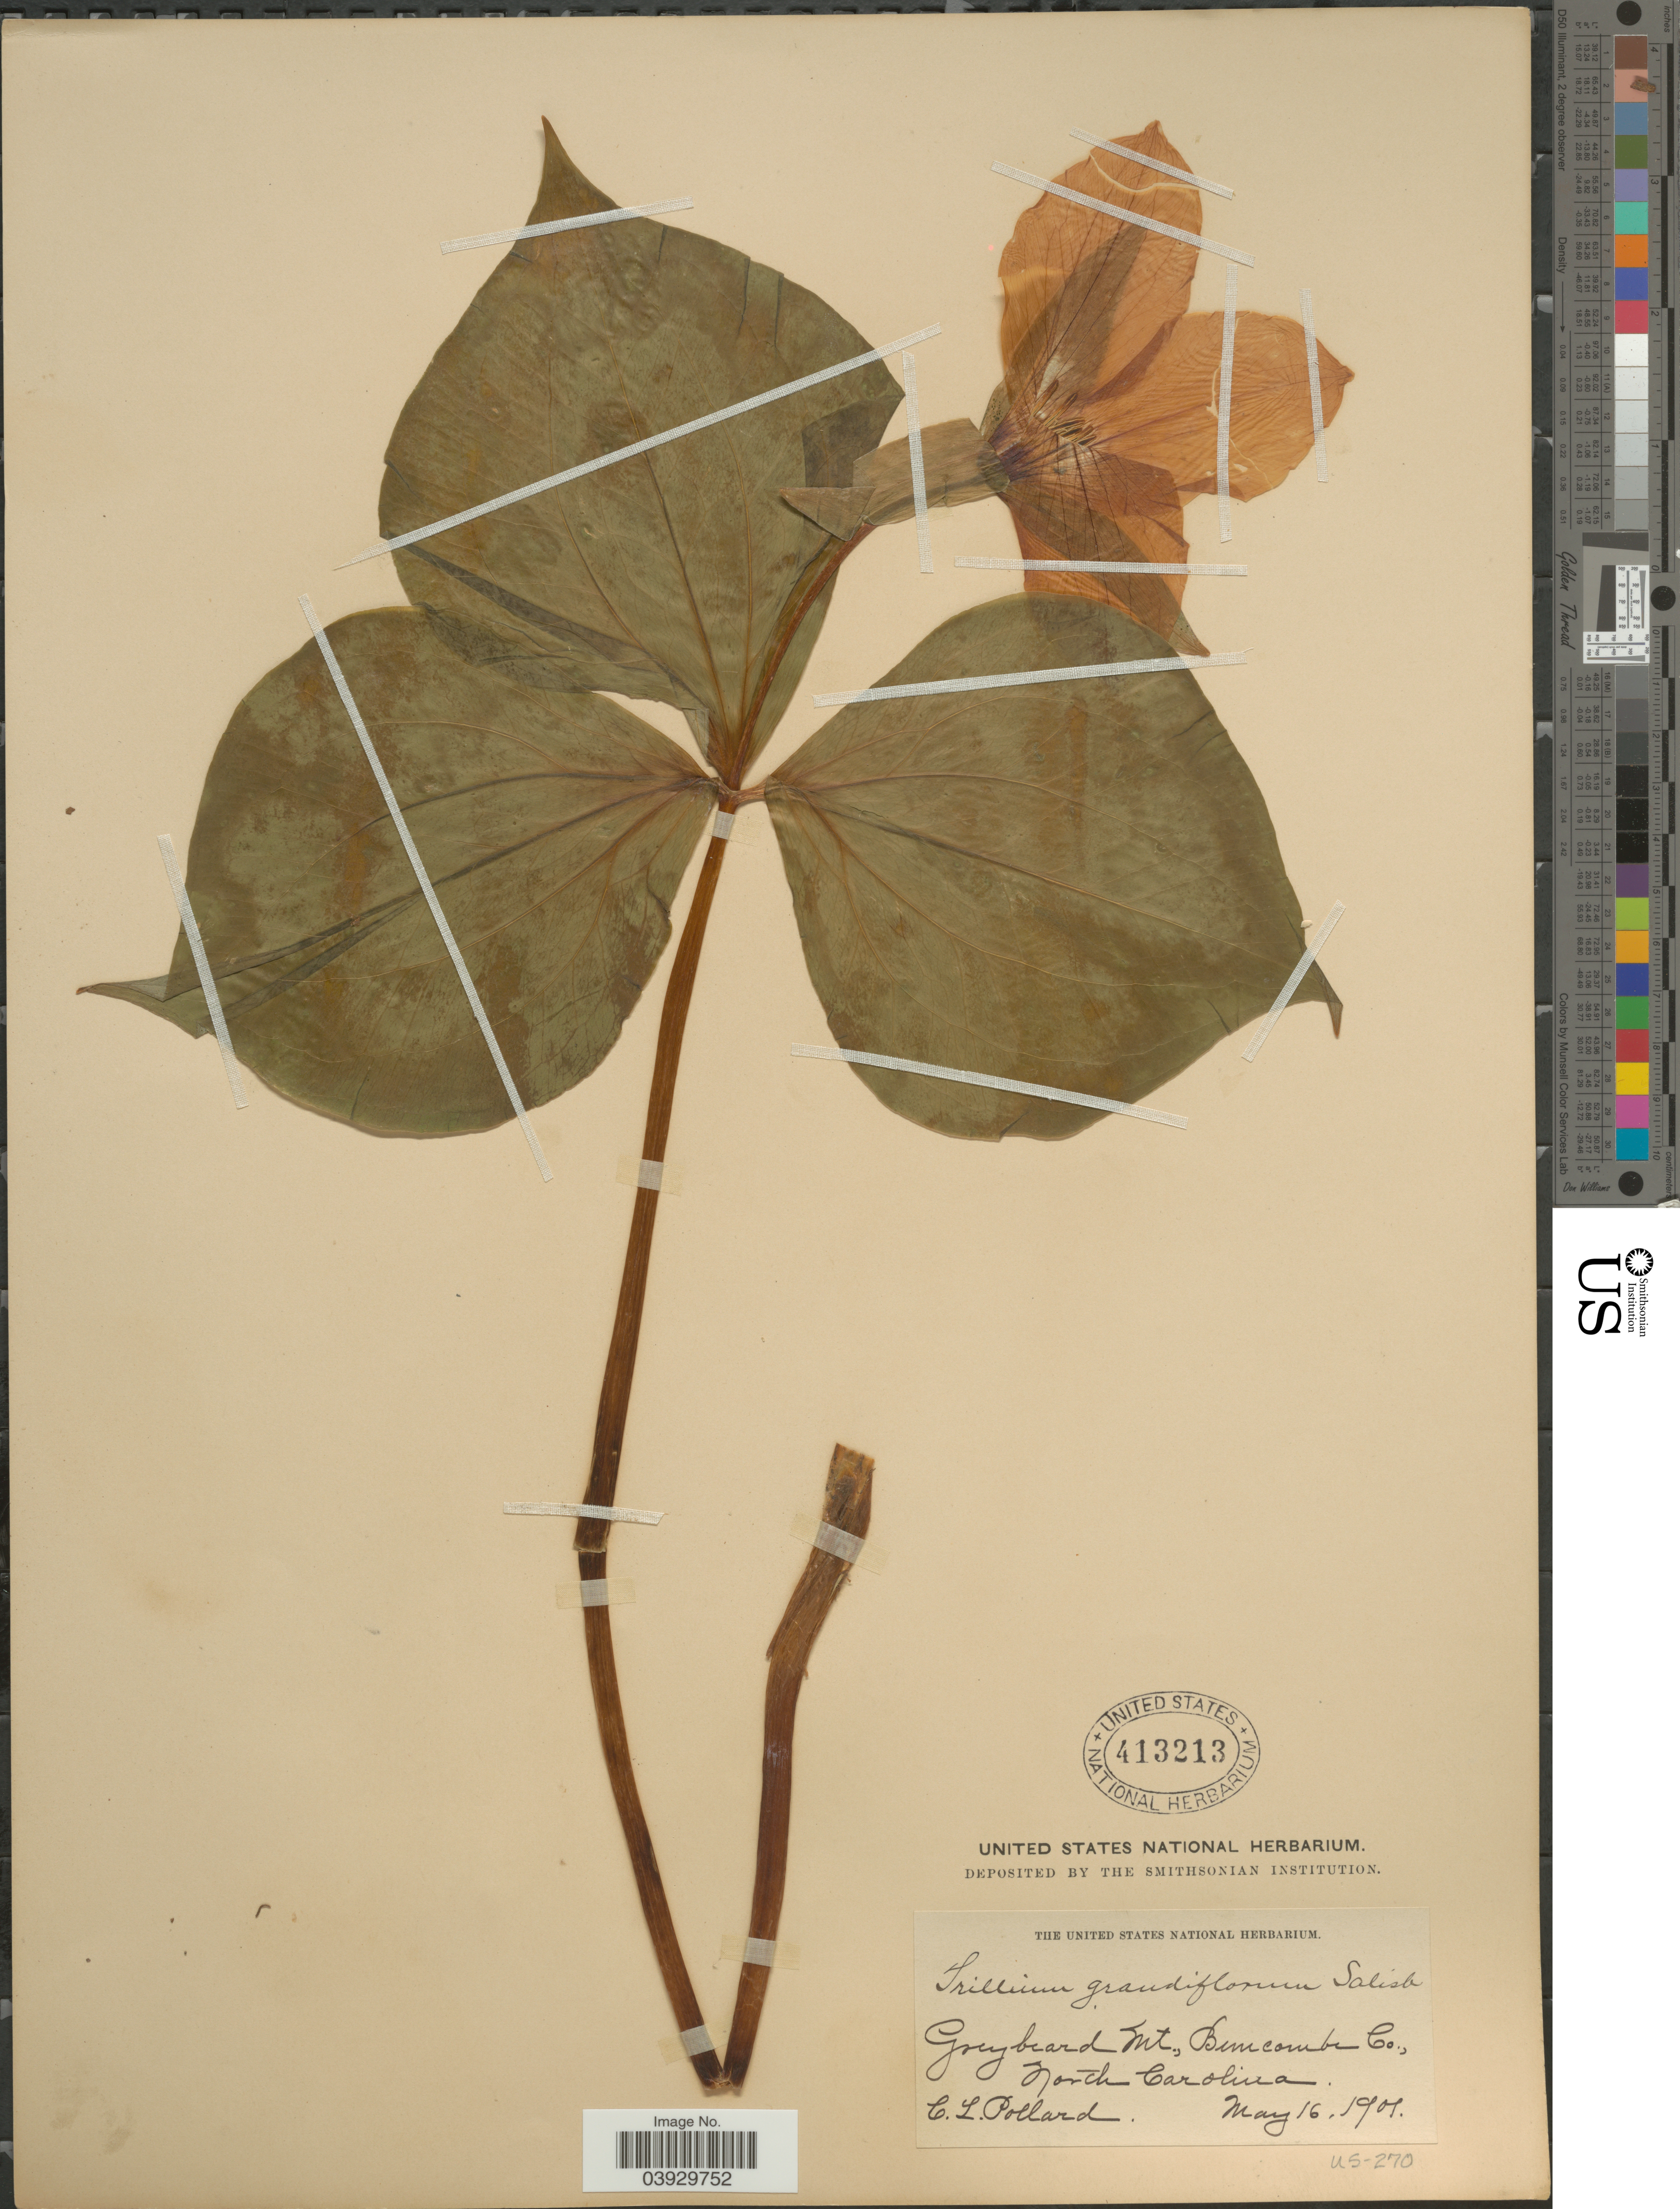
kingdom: Plantae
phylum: Tracheophyta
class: Liliopsida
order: Liliales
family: Melanthiaceae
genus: Trillium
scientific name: Trillium grandiflorum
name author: (Michx.) Salisb.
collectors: C. L. Pollard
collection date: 1901-05-16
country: United States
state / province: North Carolina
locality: Graybeard Mt., Buncombe Co.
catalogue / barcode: US 413213